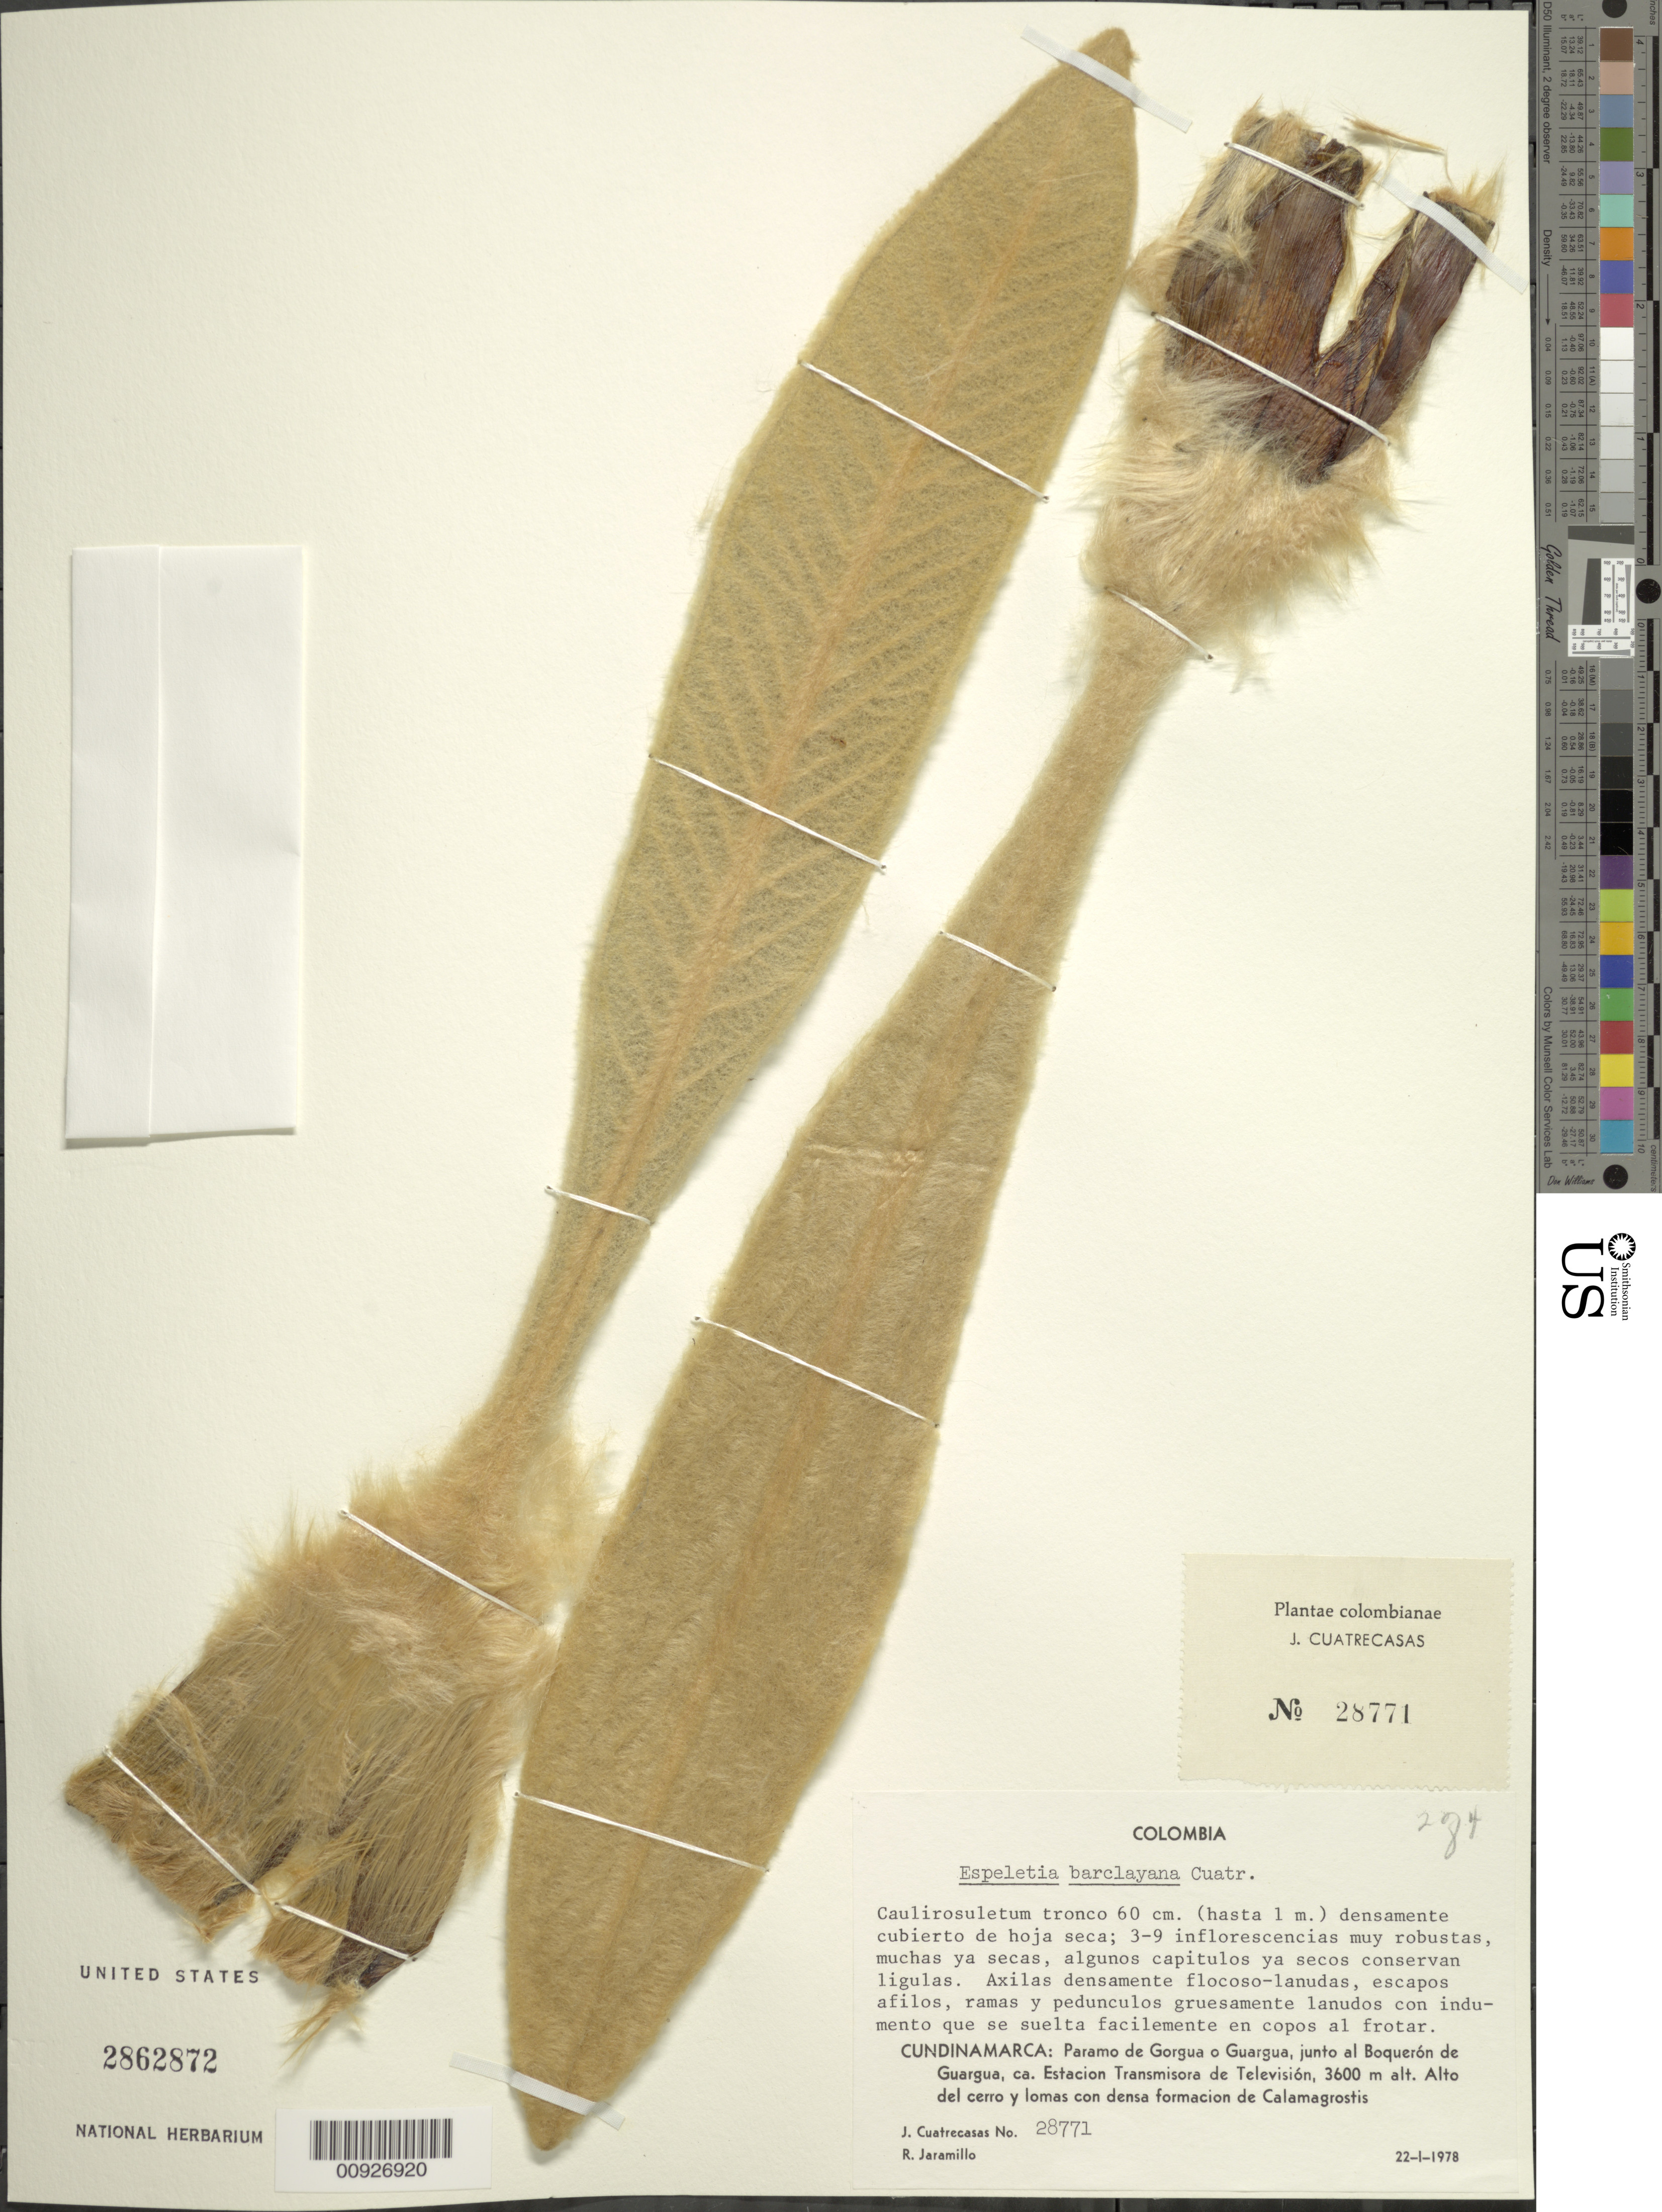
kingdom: Plantae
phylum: Tracheophyta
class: Magnoliopsida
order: Asterales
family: Asteraceae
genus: Espeletia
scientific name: Espeletia barclayana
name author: Cuatrec.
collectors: J. Cuatrecasas & R. Jaramillo M.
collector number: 28771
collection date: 1978-01-22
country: Colombia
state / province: Cundinamarca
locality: P. de Gorgua o Guargua. Páramo de Gorgua o Guargua, junto al Boquerón de Guarga, ca. Estación transmisora de televisión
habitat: Alto del cerro y lomas con densa formación de calamagostris.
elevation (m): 3600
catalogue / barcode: US 2862872